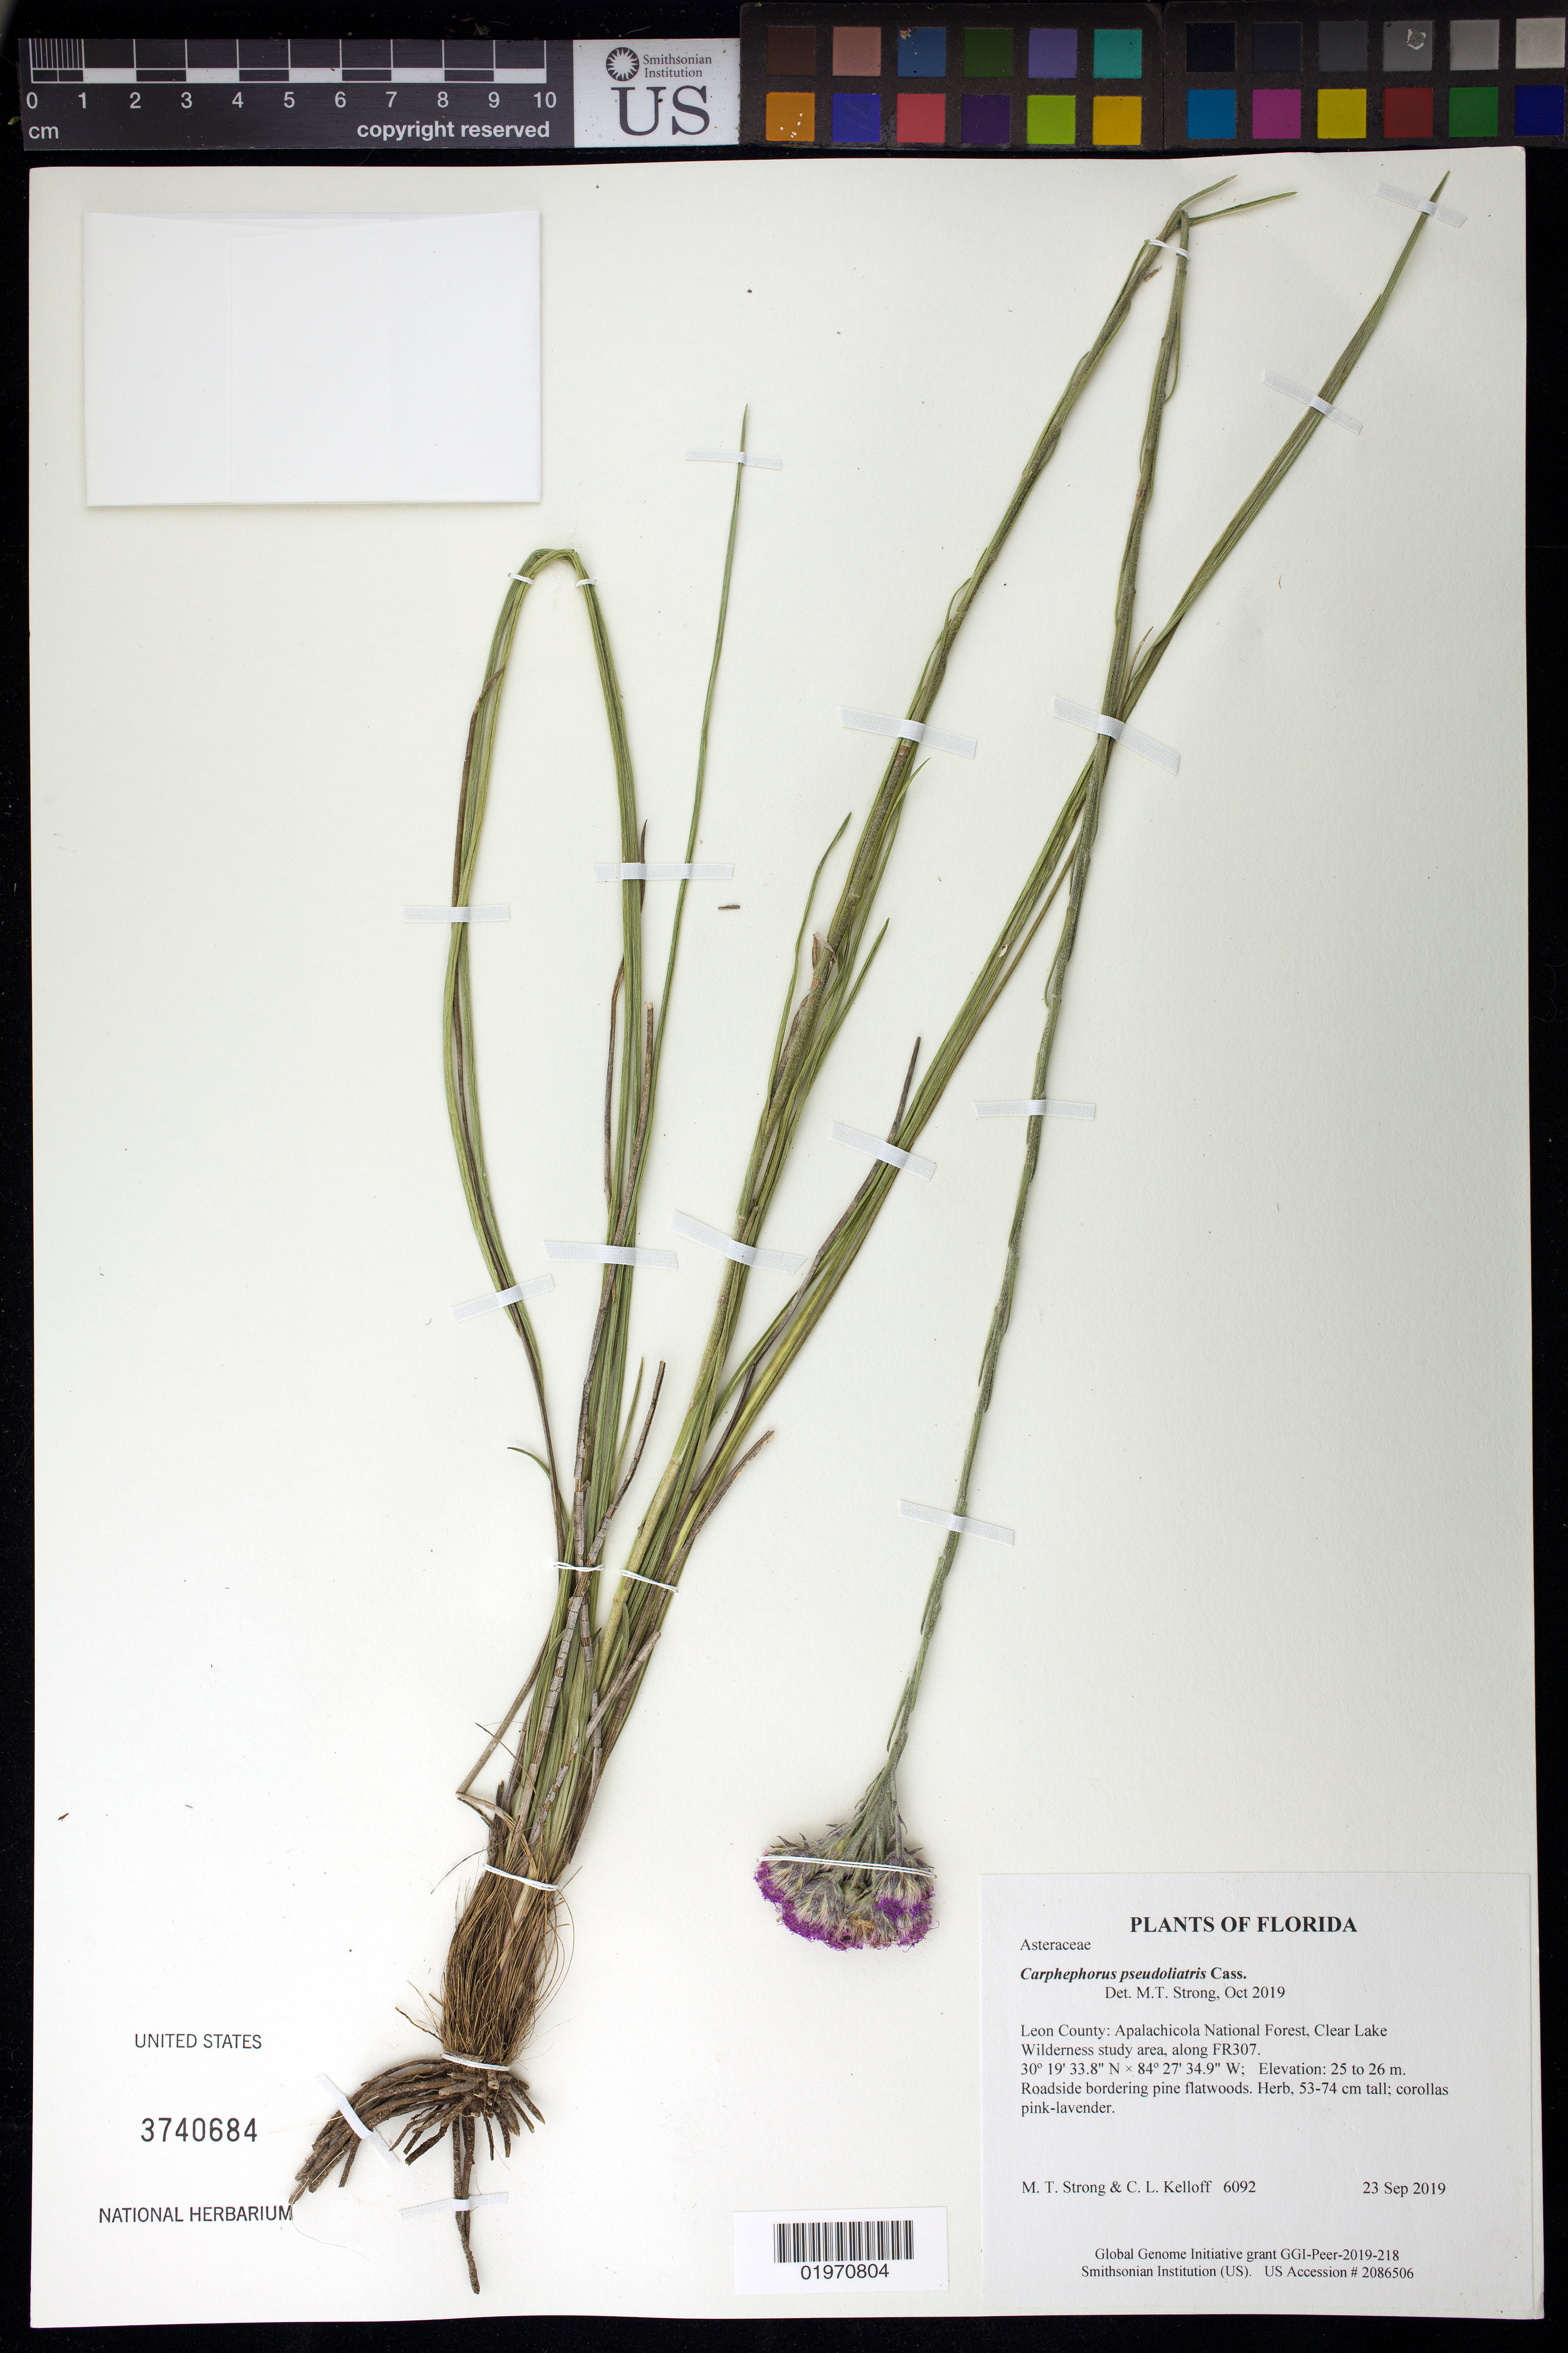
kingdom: Plantae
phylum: Tracheophyta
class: Magnoliopsida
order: Asterales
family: Asteraceae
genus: Carphephorus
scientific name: Carphephorus pseudoliatris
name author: Cass.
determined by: Strong, Mark T., (BOT), Smithsonian Institution - National Museum of Natural History (UNITED STATES)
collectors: M. T. Strong & C. L. Kelloff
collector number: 6092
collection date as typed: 23 Sep 2019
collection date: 2019-09-23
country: United States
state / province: Florida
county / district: Leon County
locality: Apalachicola National Forest, Clear Lake Wilderness study area, along FR307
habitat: Roadside bordering pine flatwoods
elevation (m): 25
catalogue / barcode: US 3740684